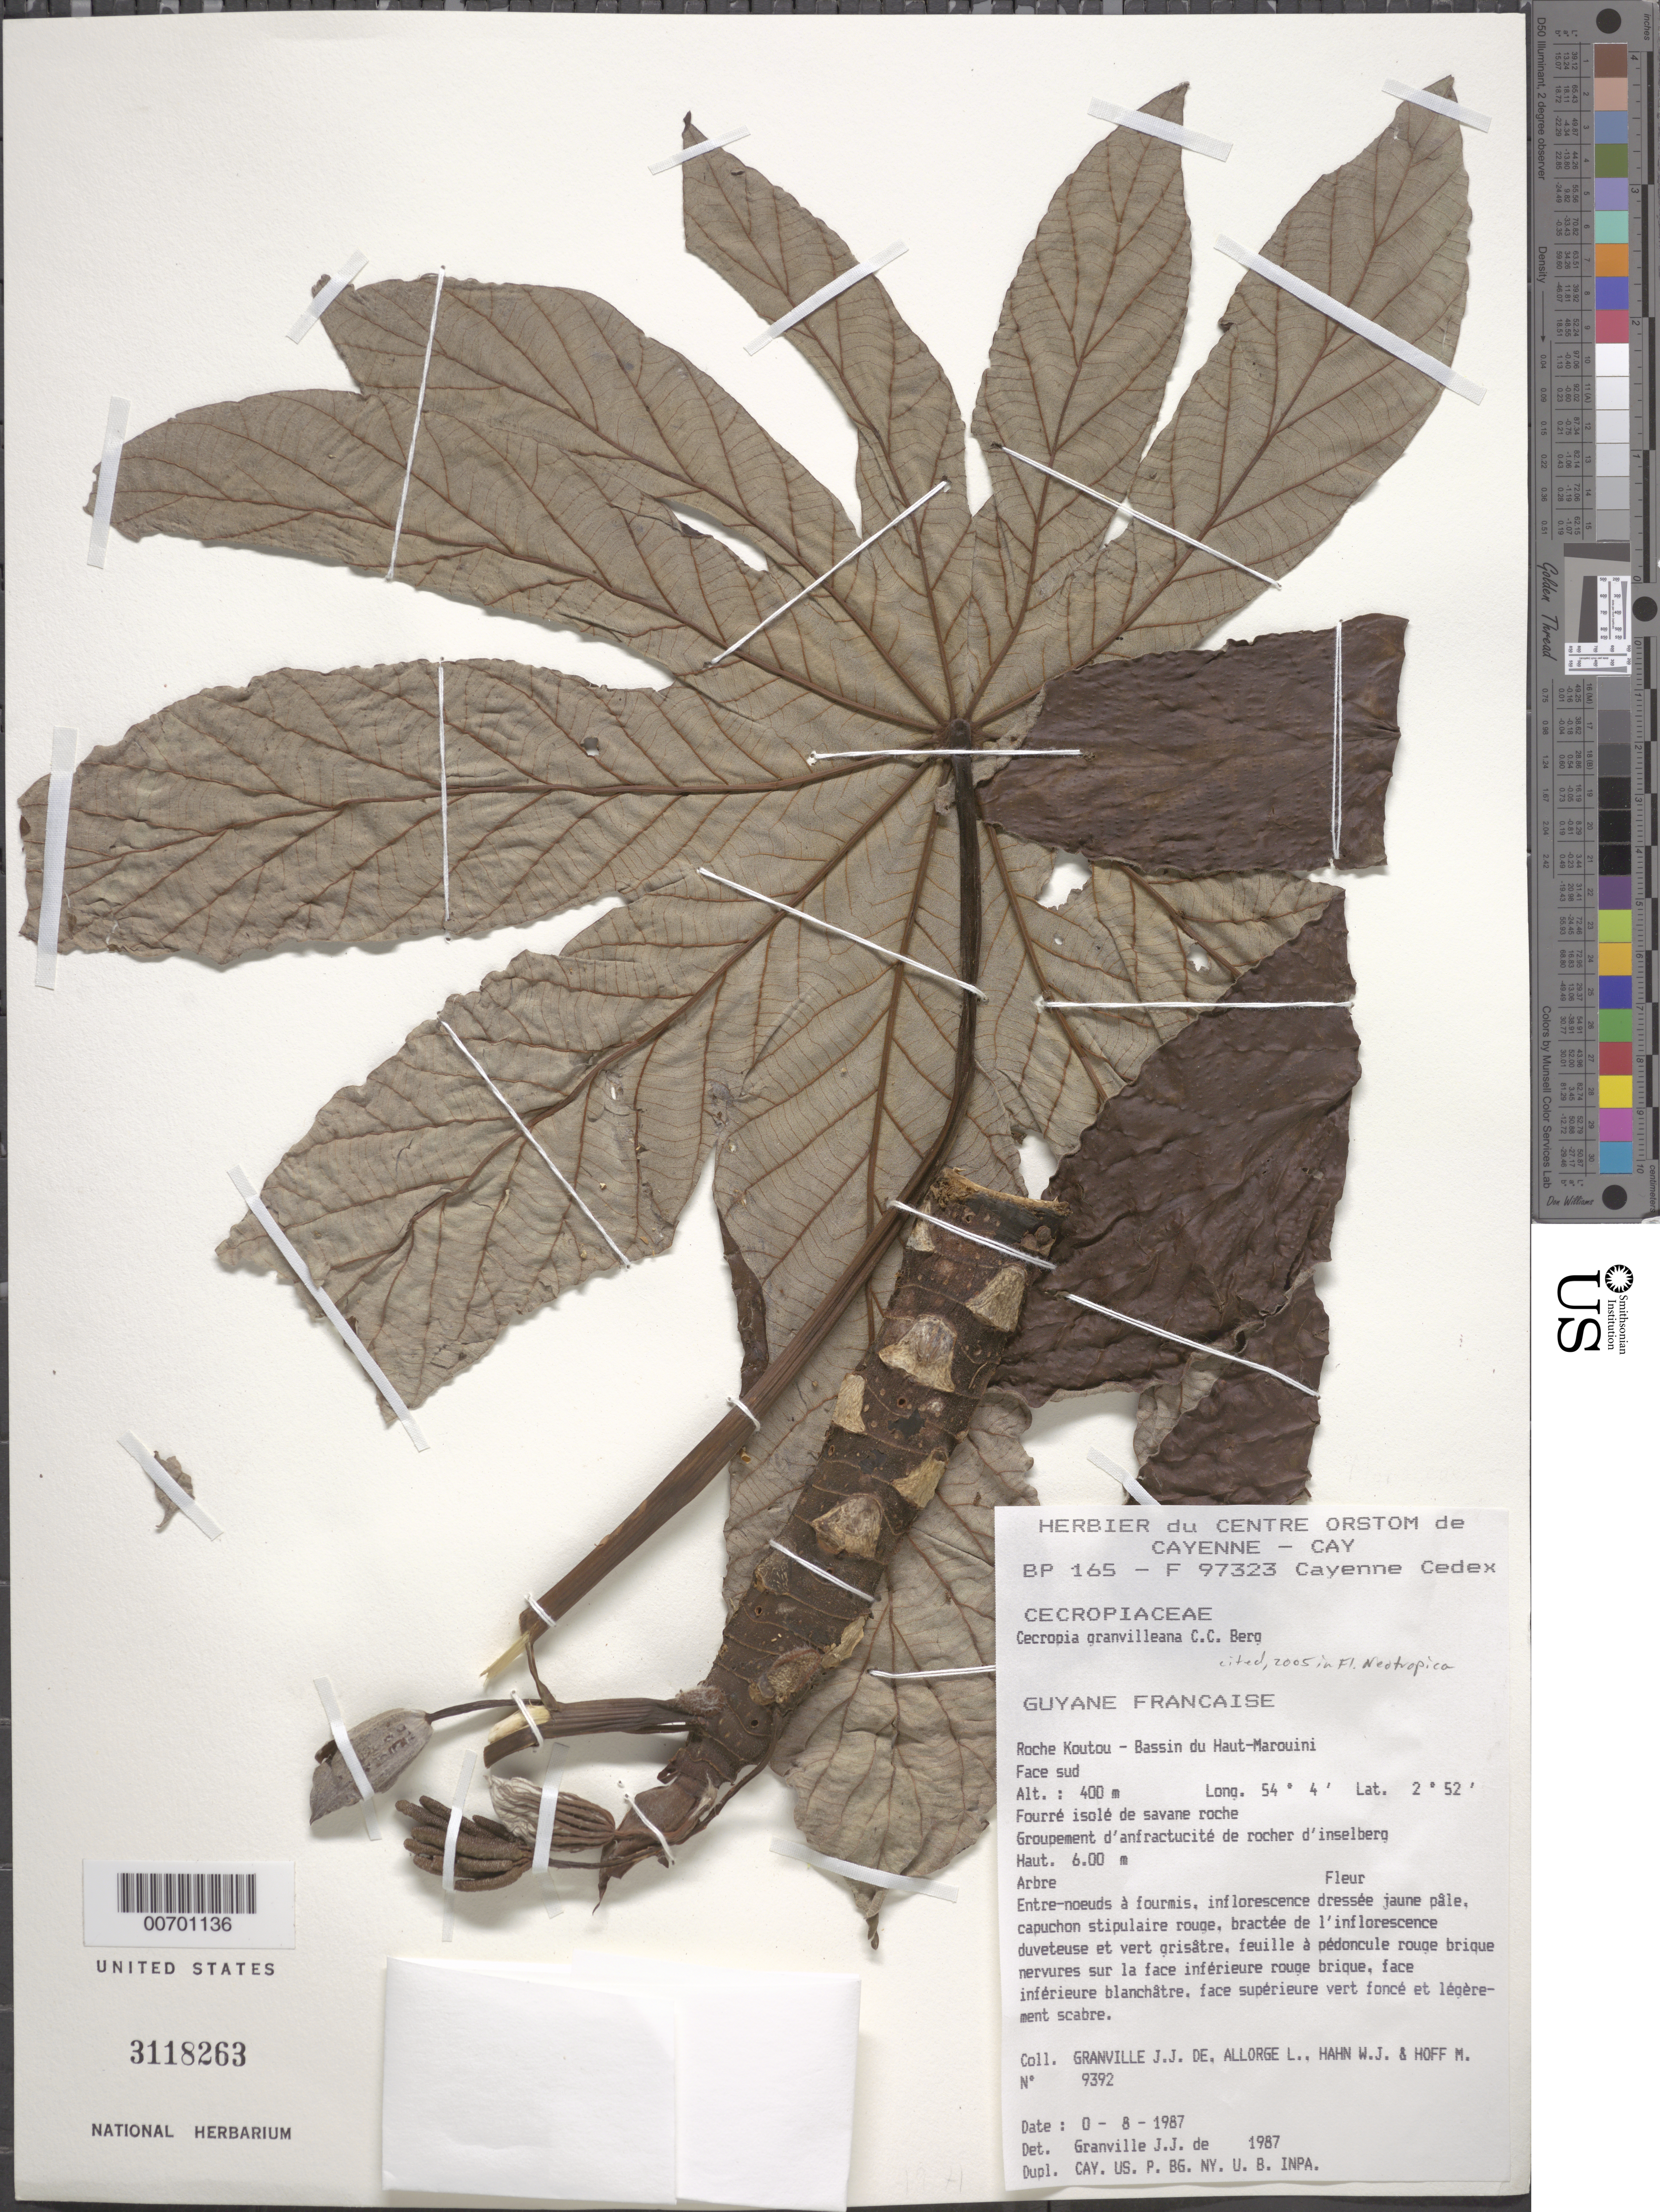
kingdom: Plantae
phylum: Tracheophyta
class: Magnoliopsida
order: Rosales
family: Urticaceae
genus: Cecropia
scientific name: Cecropia granvilleana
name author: C.C. Berg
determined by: Granville, J. J. de, (CAY), Institut de Recherche pour le Developpement (IRD) (FRENCH GUIANA)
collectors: J.-J. de Granville, L. Allorge, W. J. Hahn & M. Hoff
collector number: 9392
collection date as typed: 17-Aug-87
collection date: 1987-08-17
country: French Guiana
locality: Roche Koutou, Bassin du Haut-Marouini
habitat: Fourré isolé de savane roche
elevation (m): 400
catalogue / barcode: US 3118263